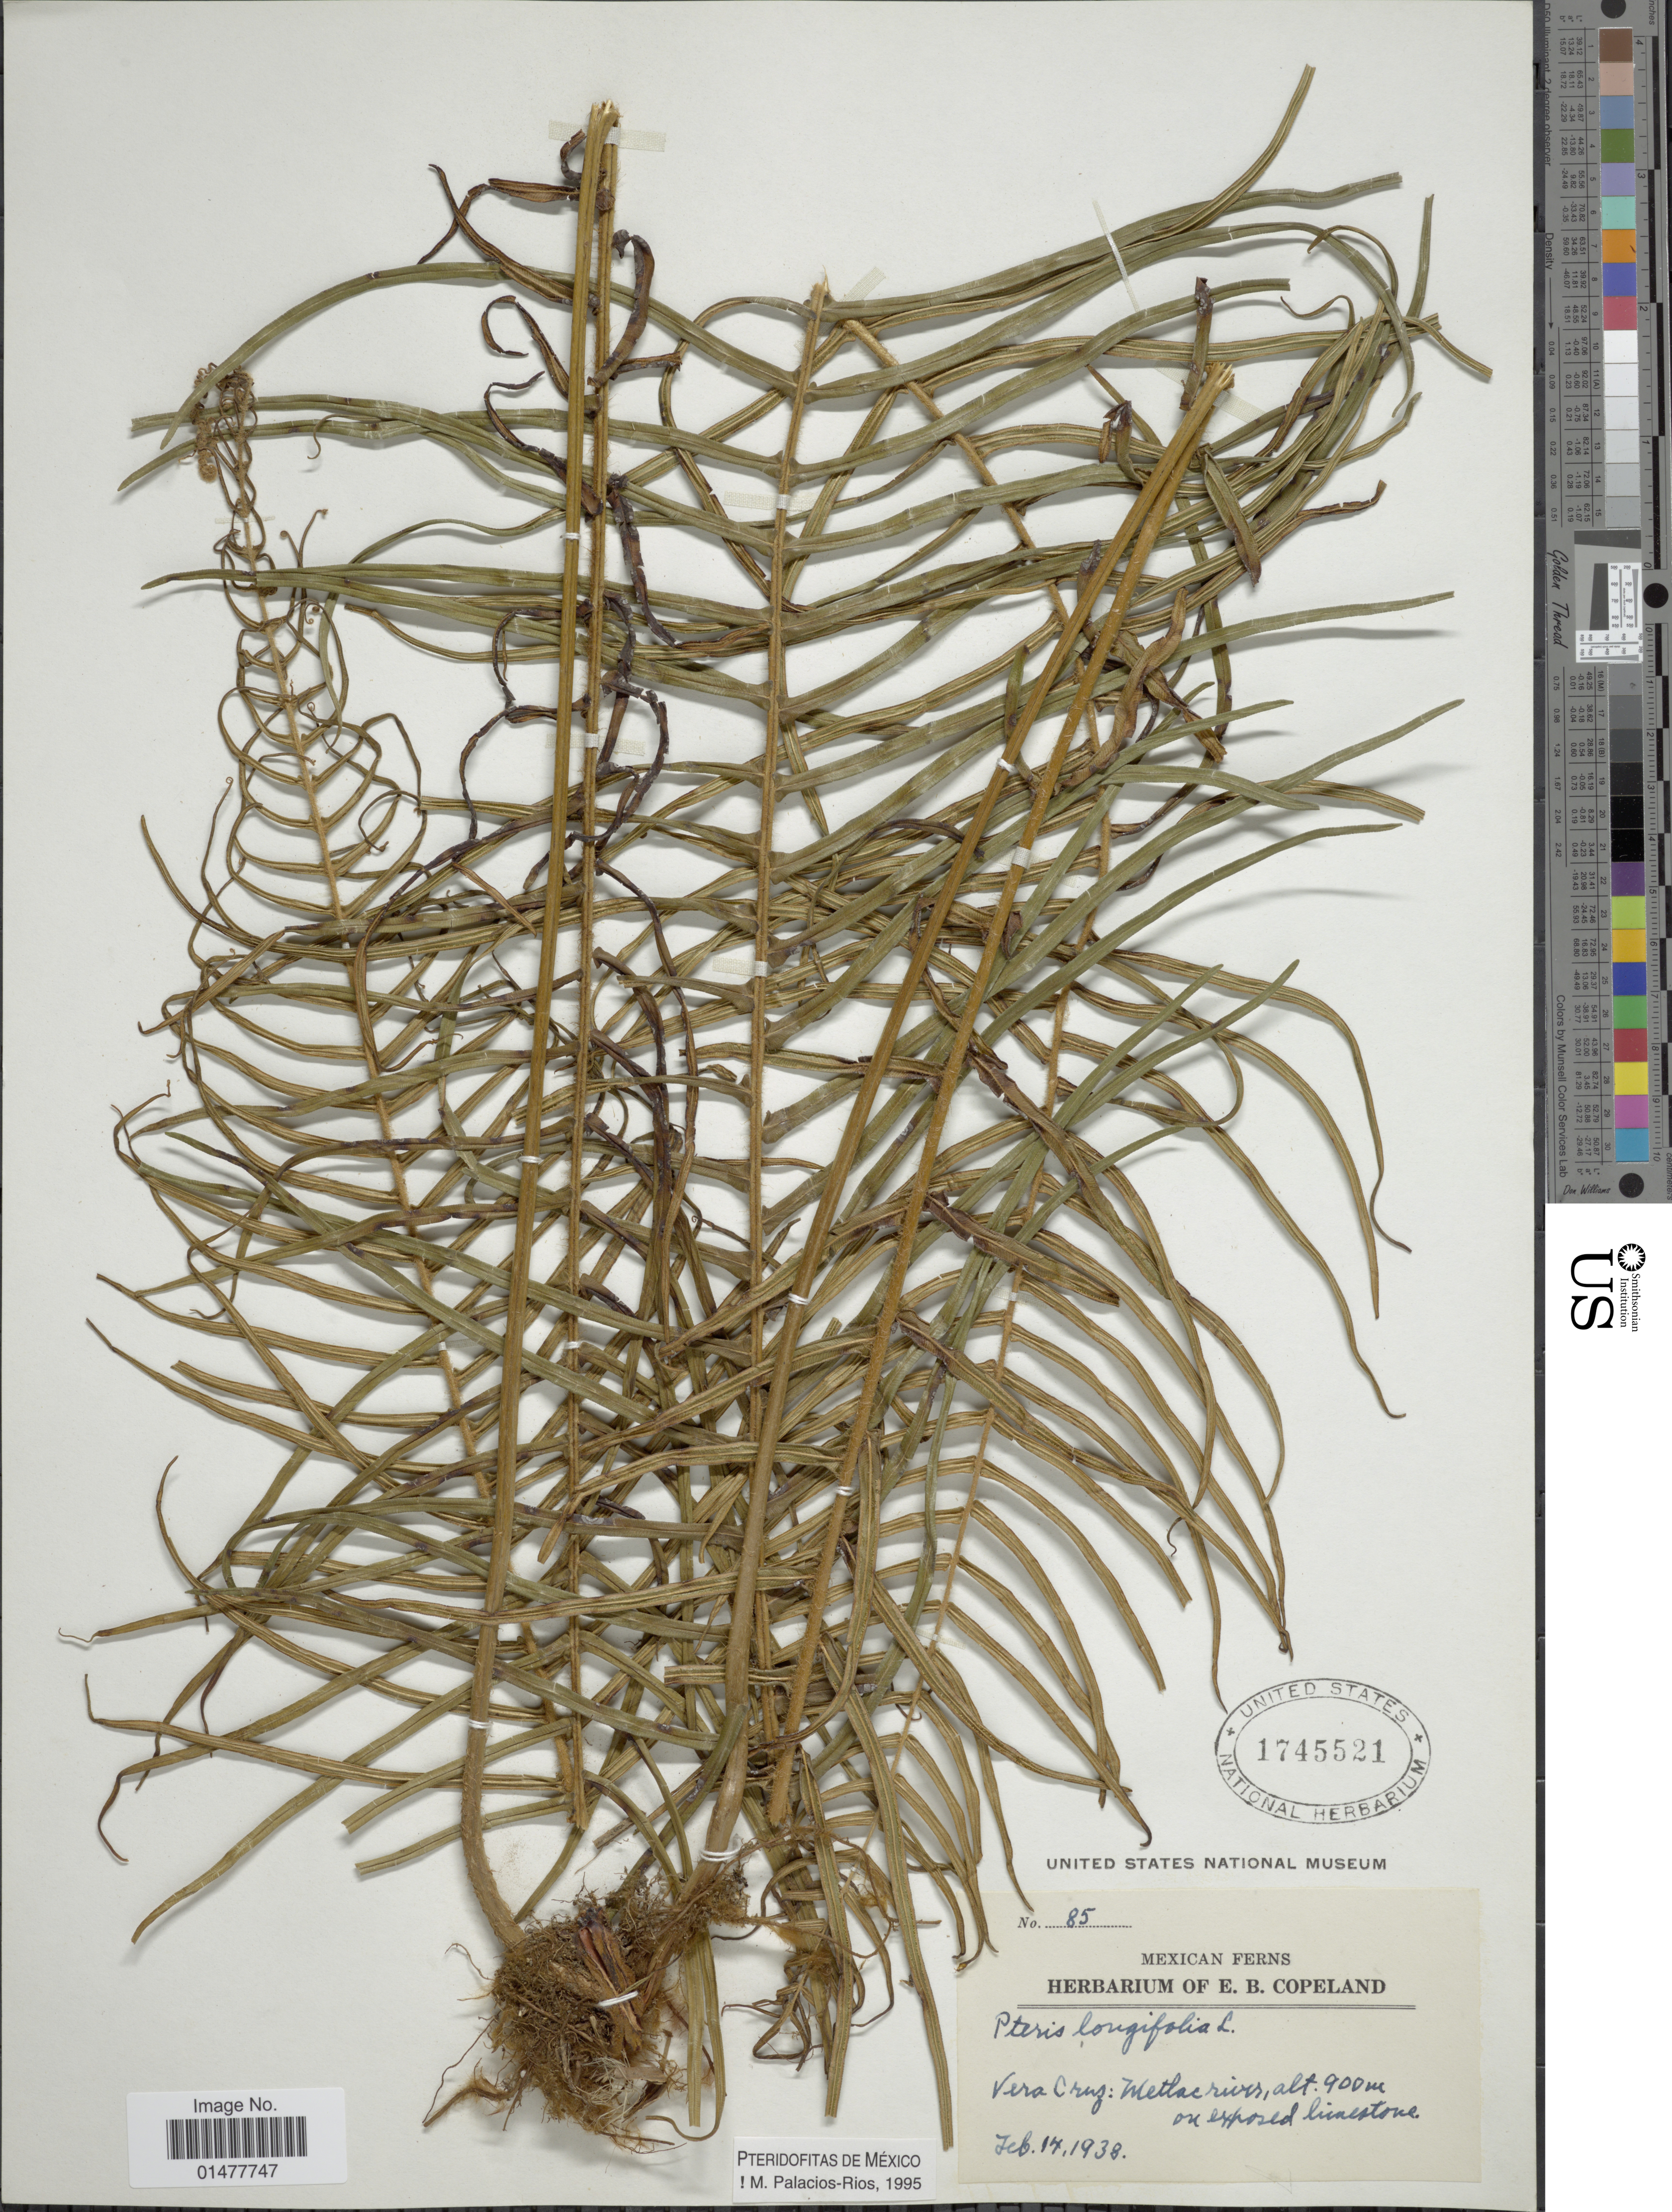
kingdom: Plantae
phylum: Tracheophyta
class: Polypodiopsida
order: Polypodiales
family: Pteridaceae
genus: Pteris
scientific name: Pteris longifolia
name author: L.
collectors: ex herb. E. B. Copeland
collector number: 85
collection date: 1938-02-14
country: Mexico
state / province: Veracruz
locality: Metlac river, on exposed limestone.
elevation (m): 900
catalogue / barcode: US 1745521